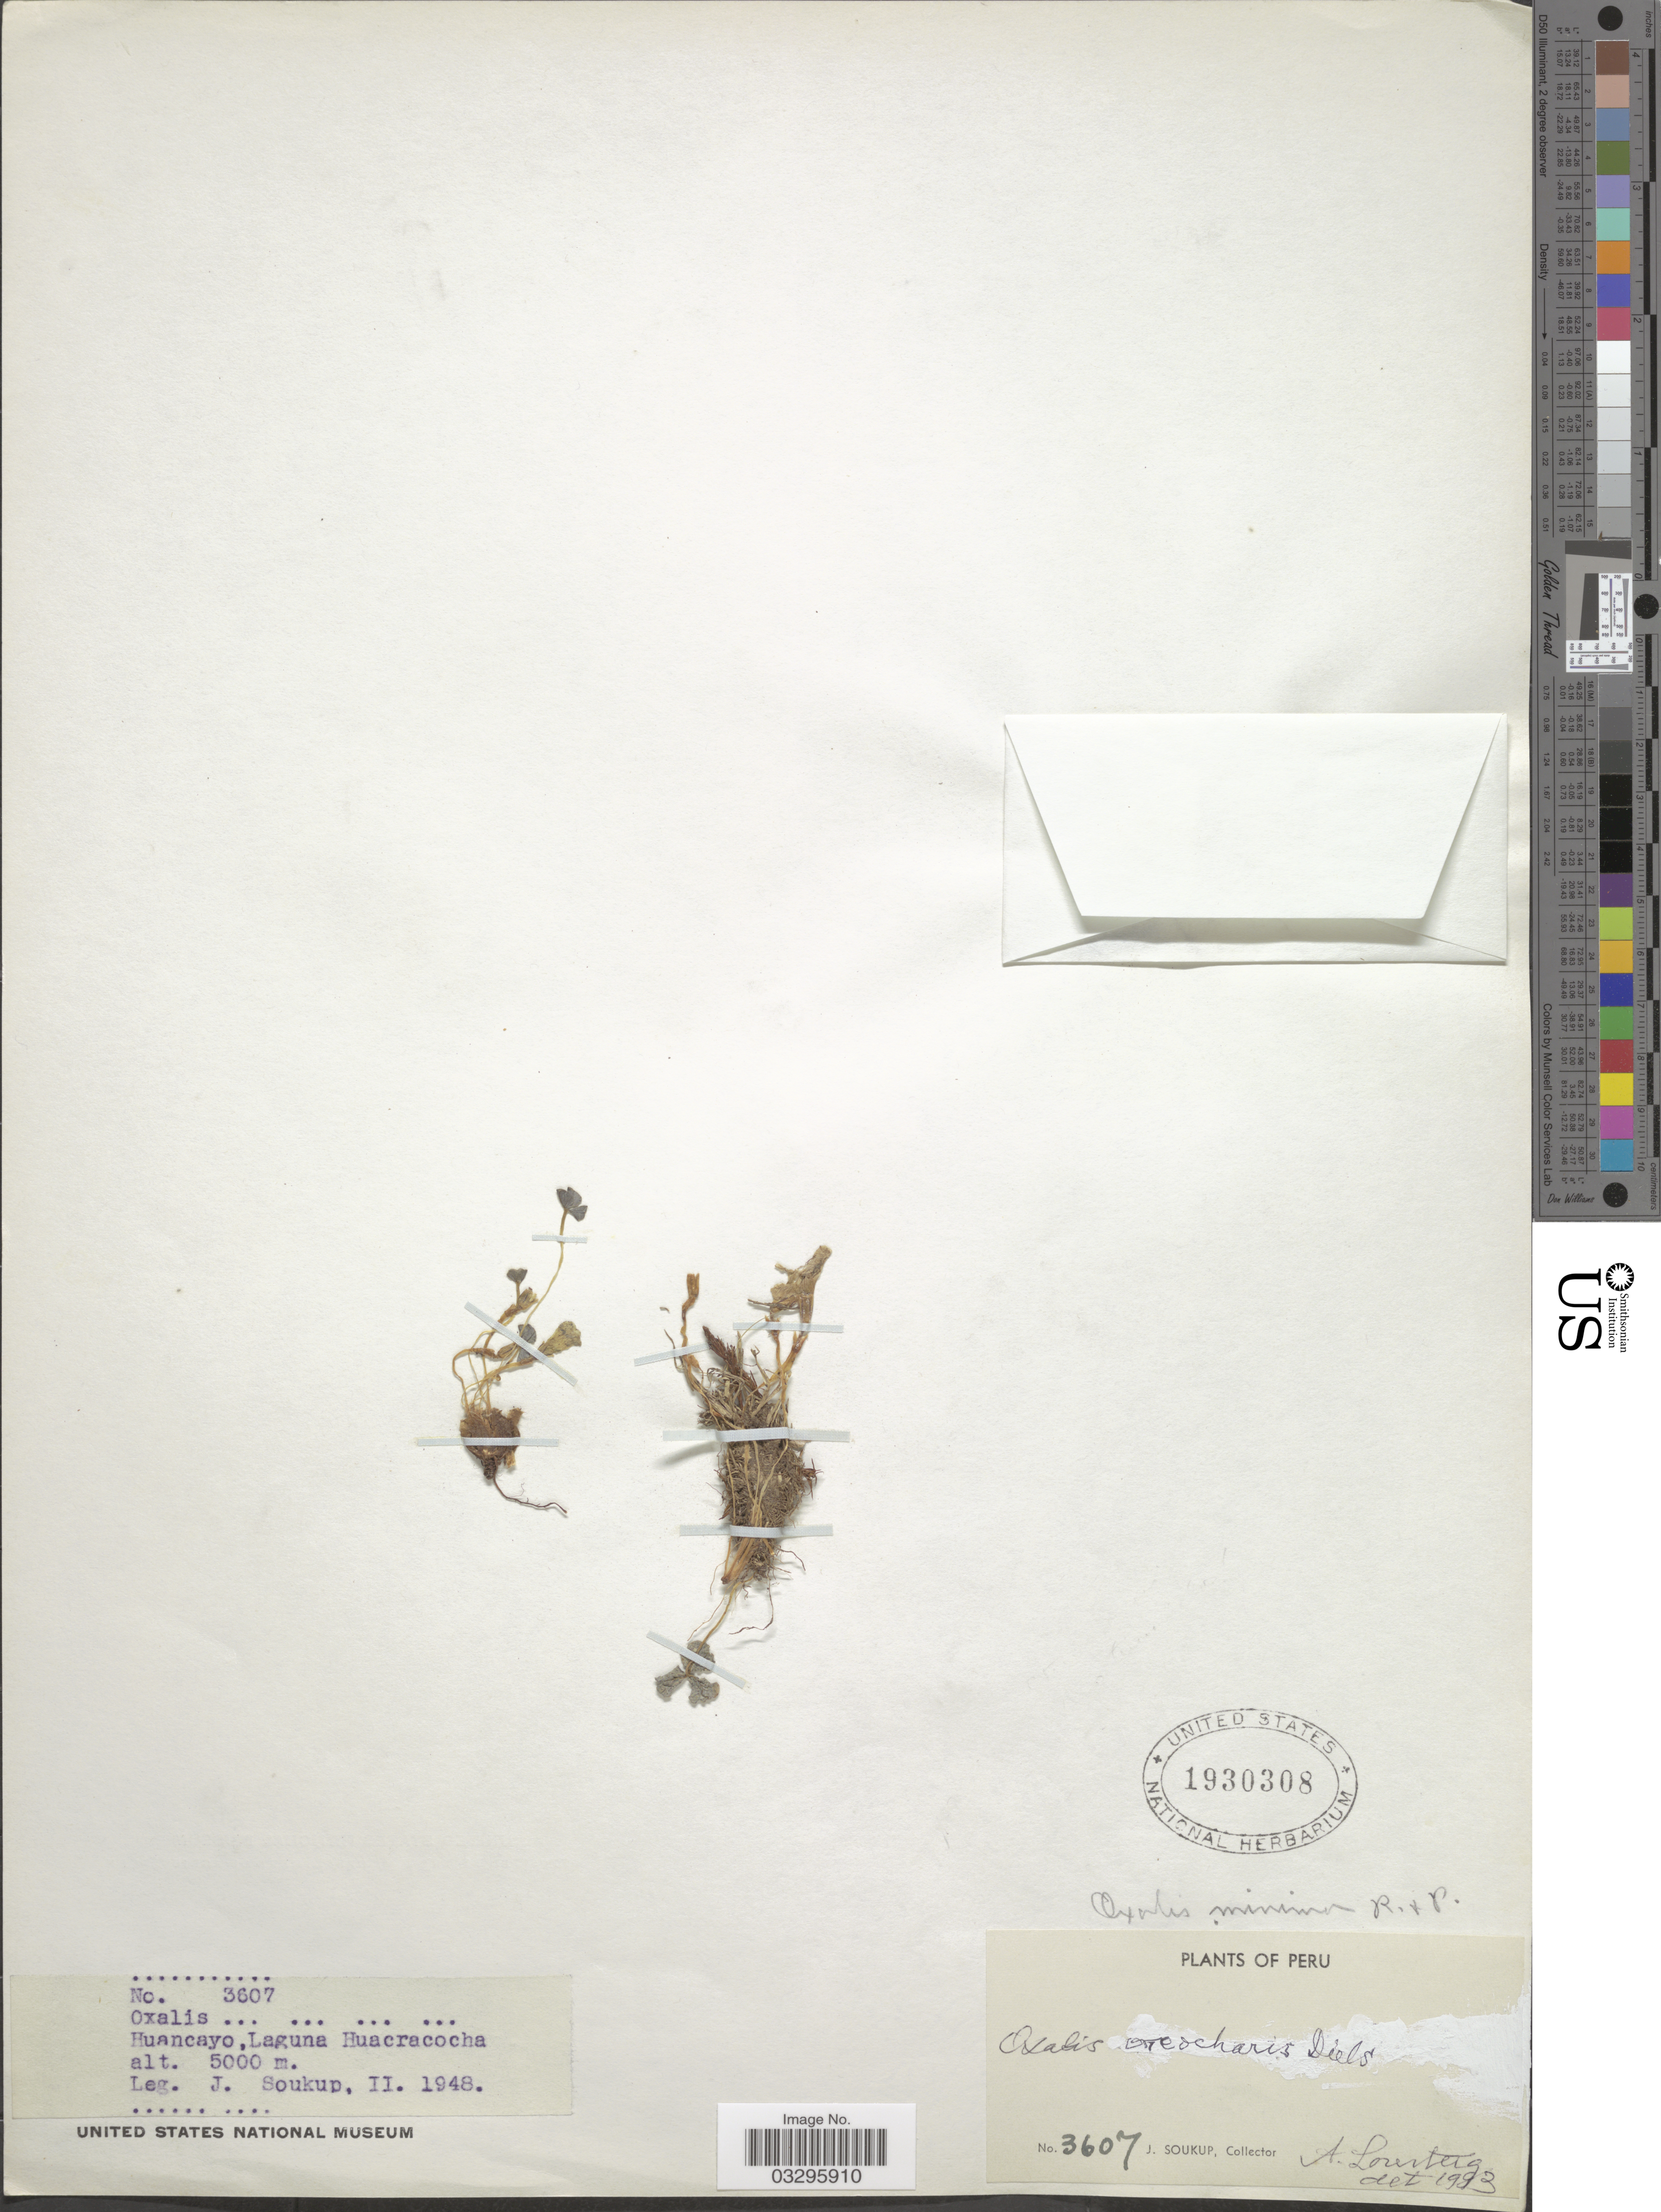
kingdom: Plantae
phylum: Tracheophyta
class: Magnoliopsida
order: Oxalidales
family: Oxalidaceae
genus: Oxalis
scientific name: Oxalis oreocharis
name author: Diels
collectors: J. Soukup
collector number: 3607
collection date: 1948-02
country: Peru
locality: Huancayo, Laguna Huacracocha.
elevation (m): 5000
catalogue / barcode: US 1930308